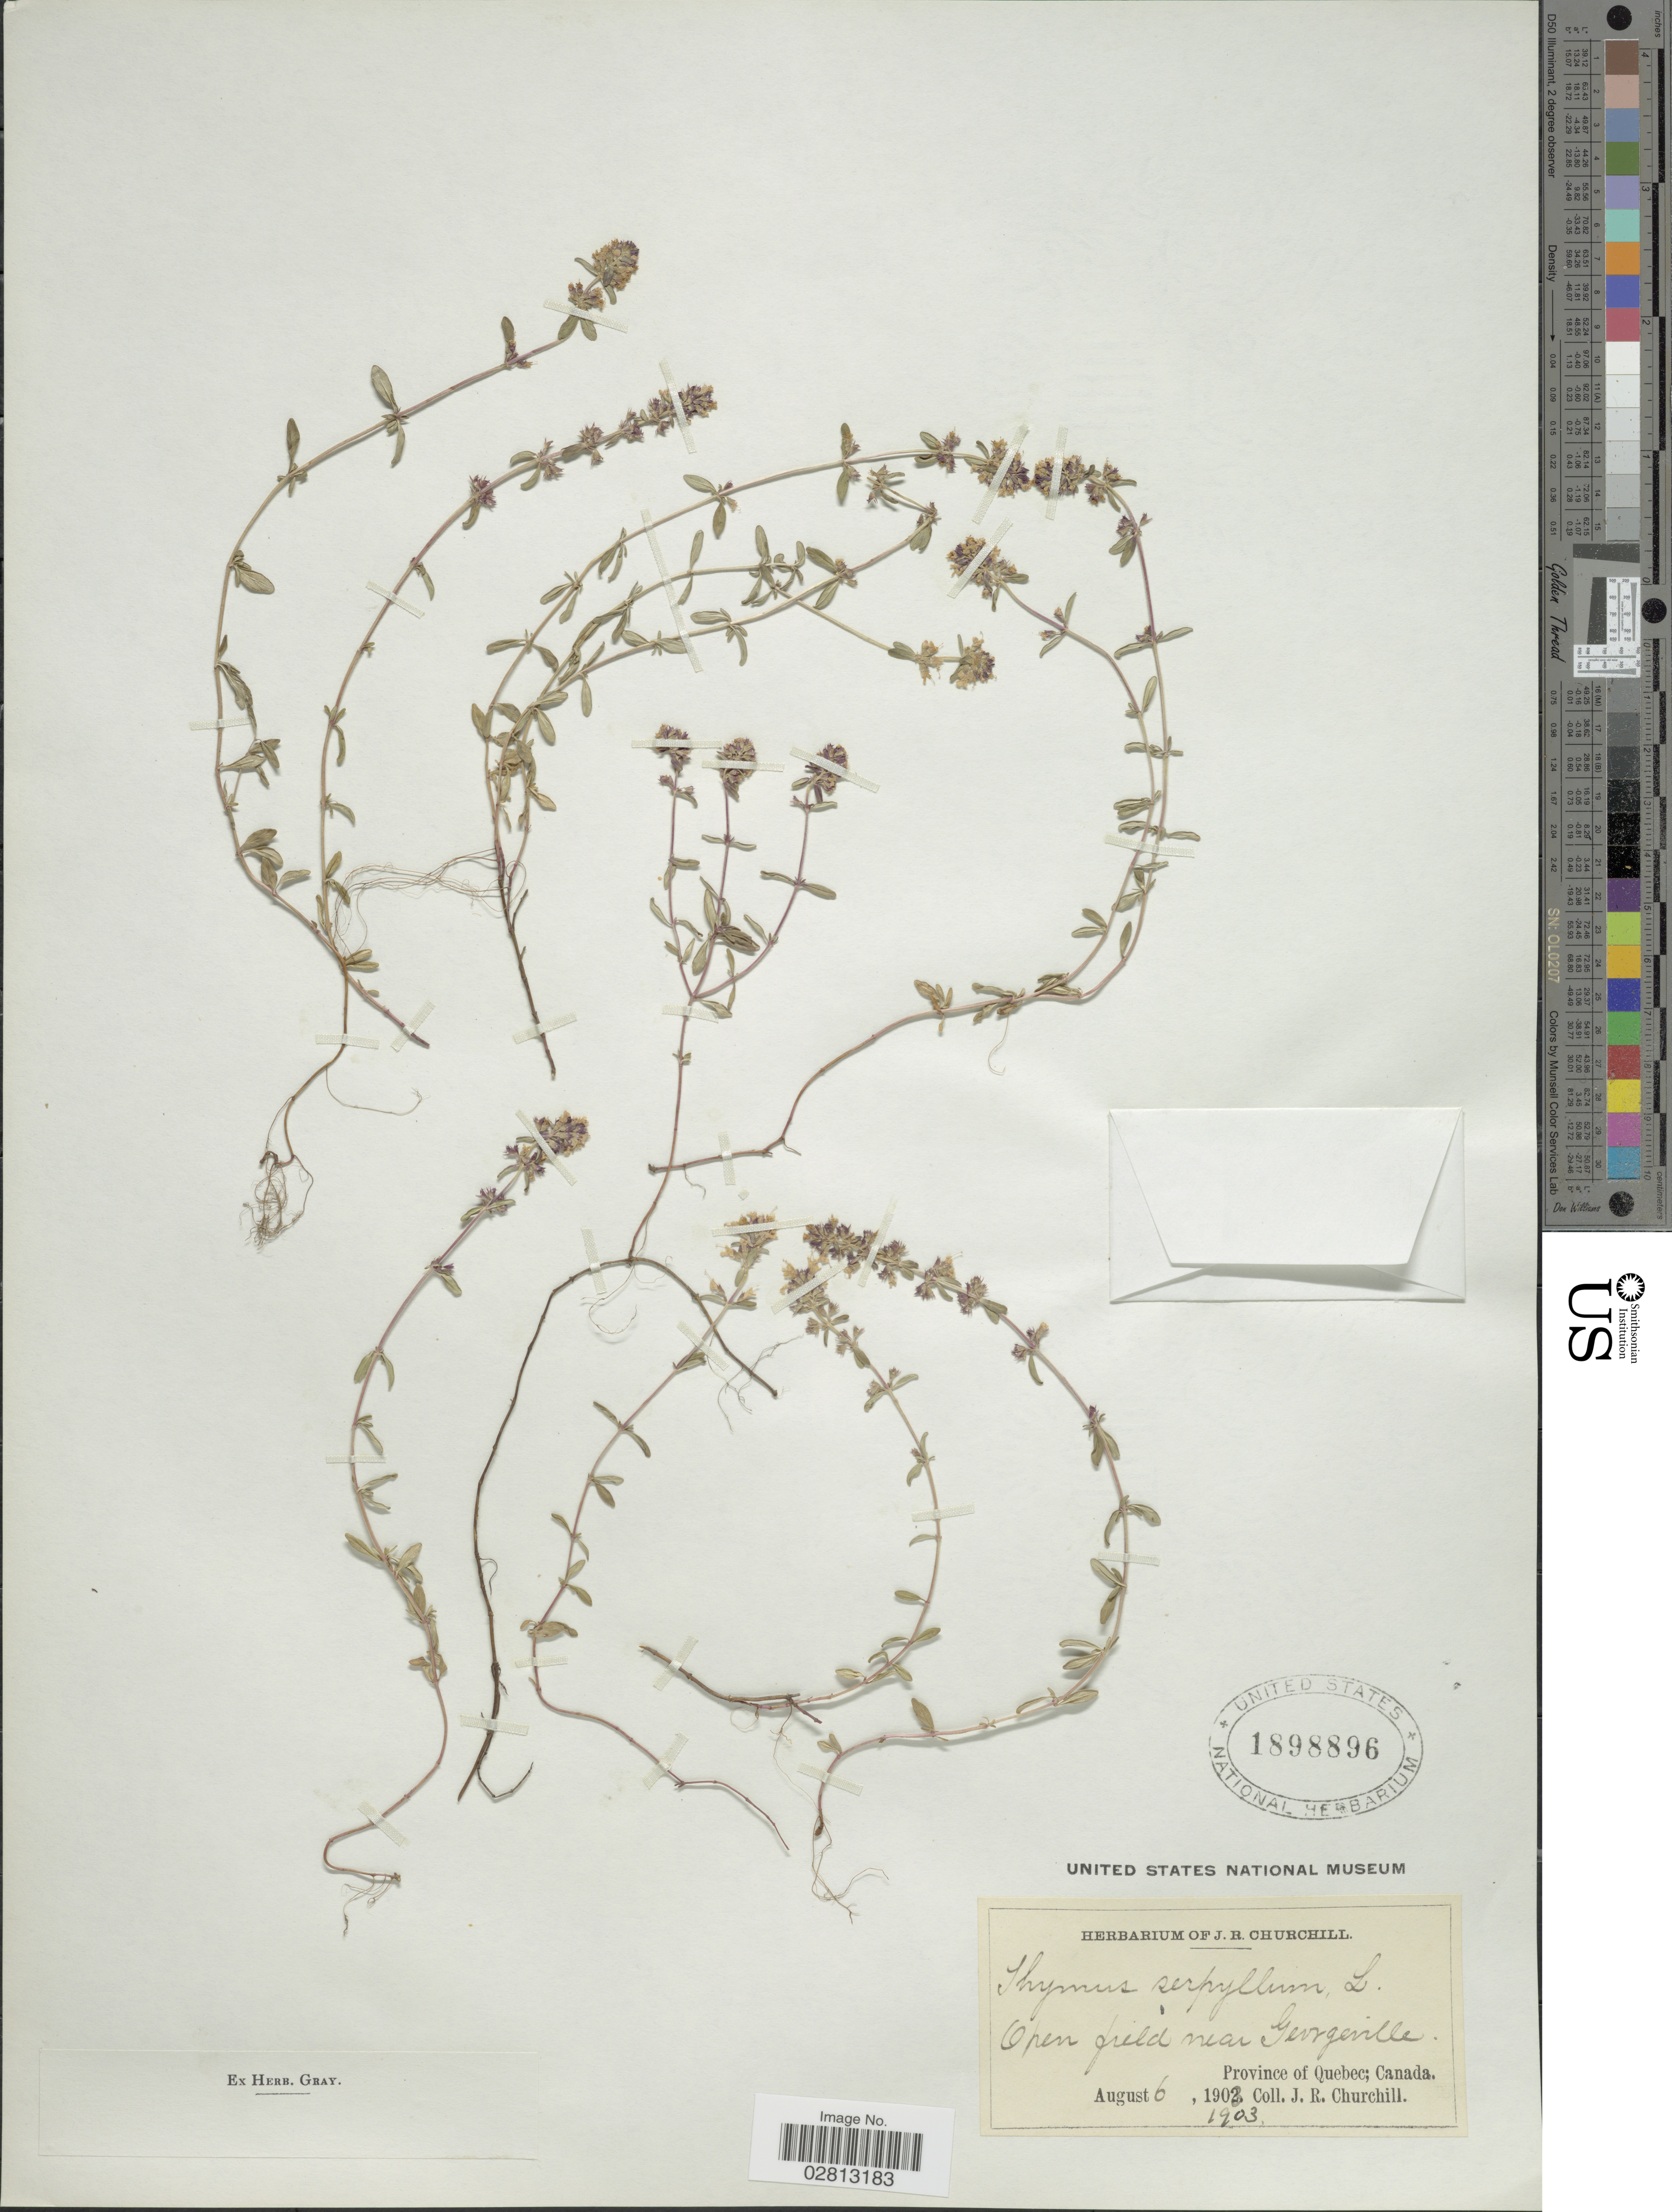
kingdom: Plantae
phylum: Tracheophyta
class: Magnoliopsida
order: Lamiales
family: Lamiaceae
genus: Thymus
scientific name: Thymus serpyllum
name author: L.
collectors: J. Churchill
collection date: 1903-08-06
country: Canada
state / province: Quebec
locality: Open field near Georgeville.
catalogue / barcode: US 1898896